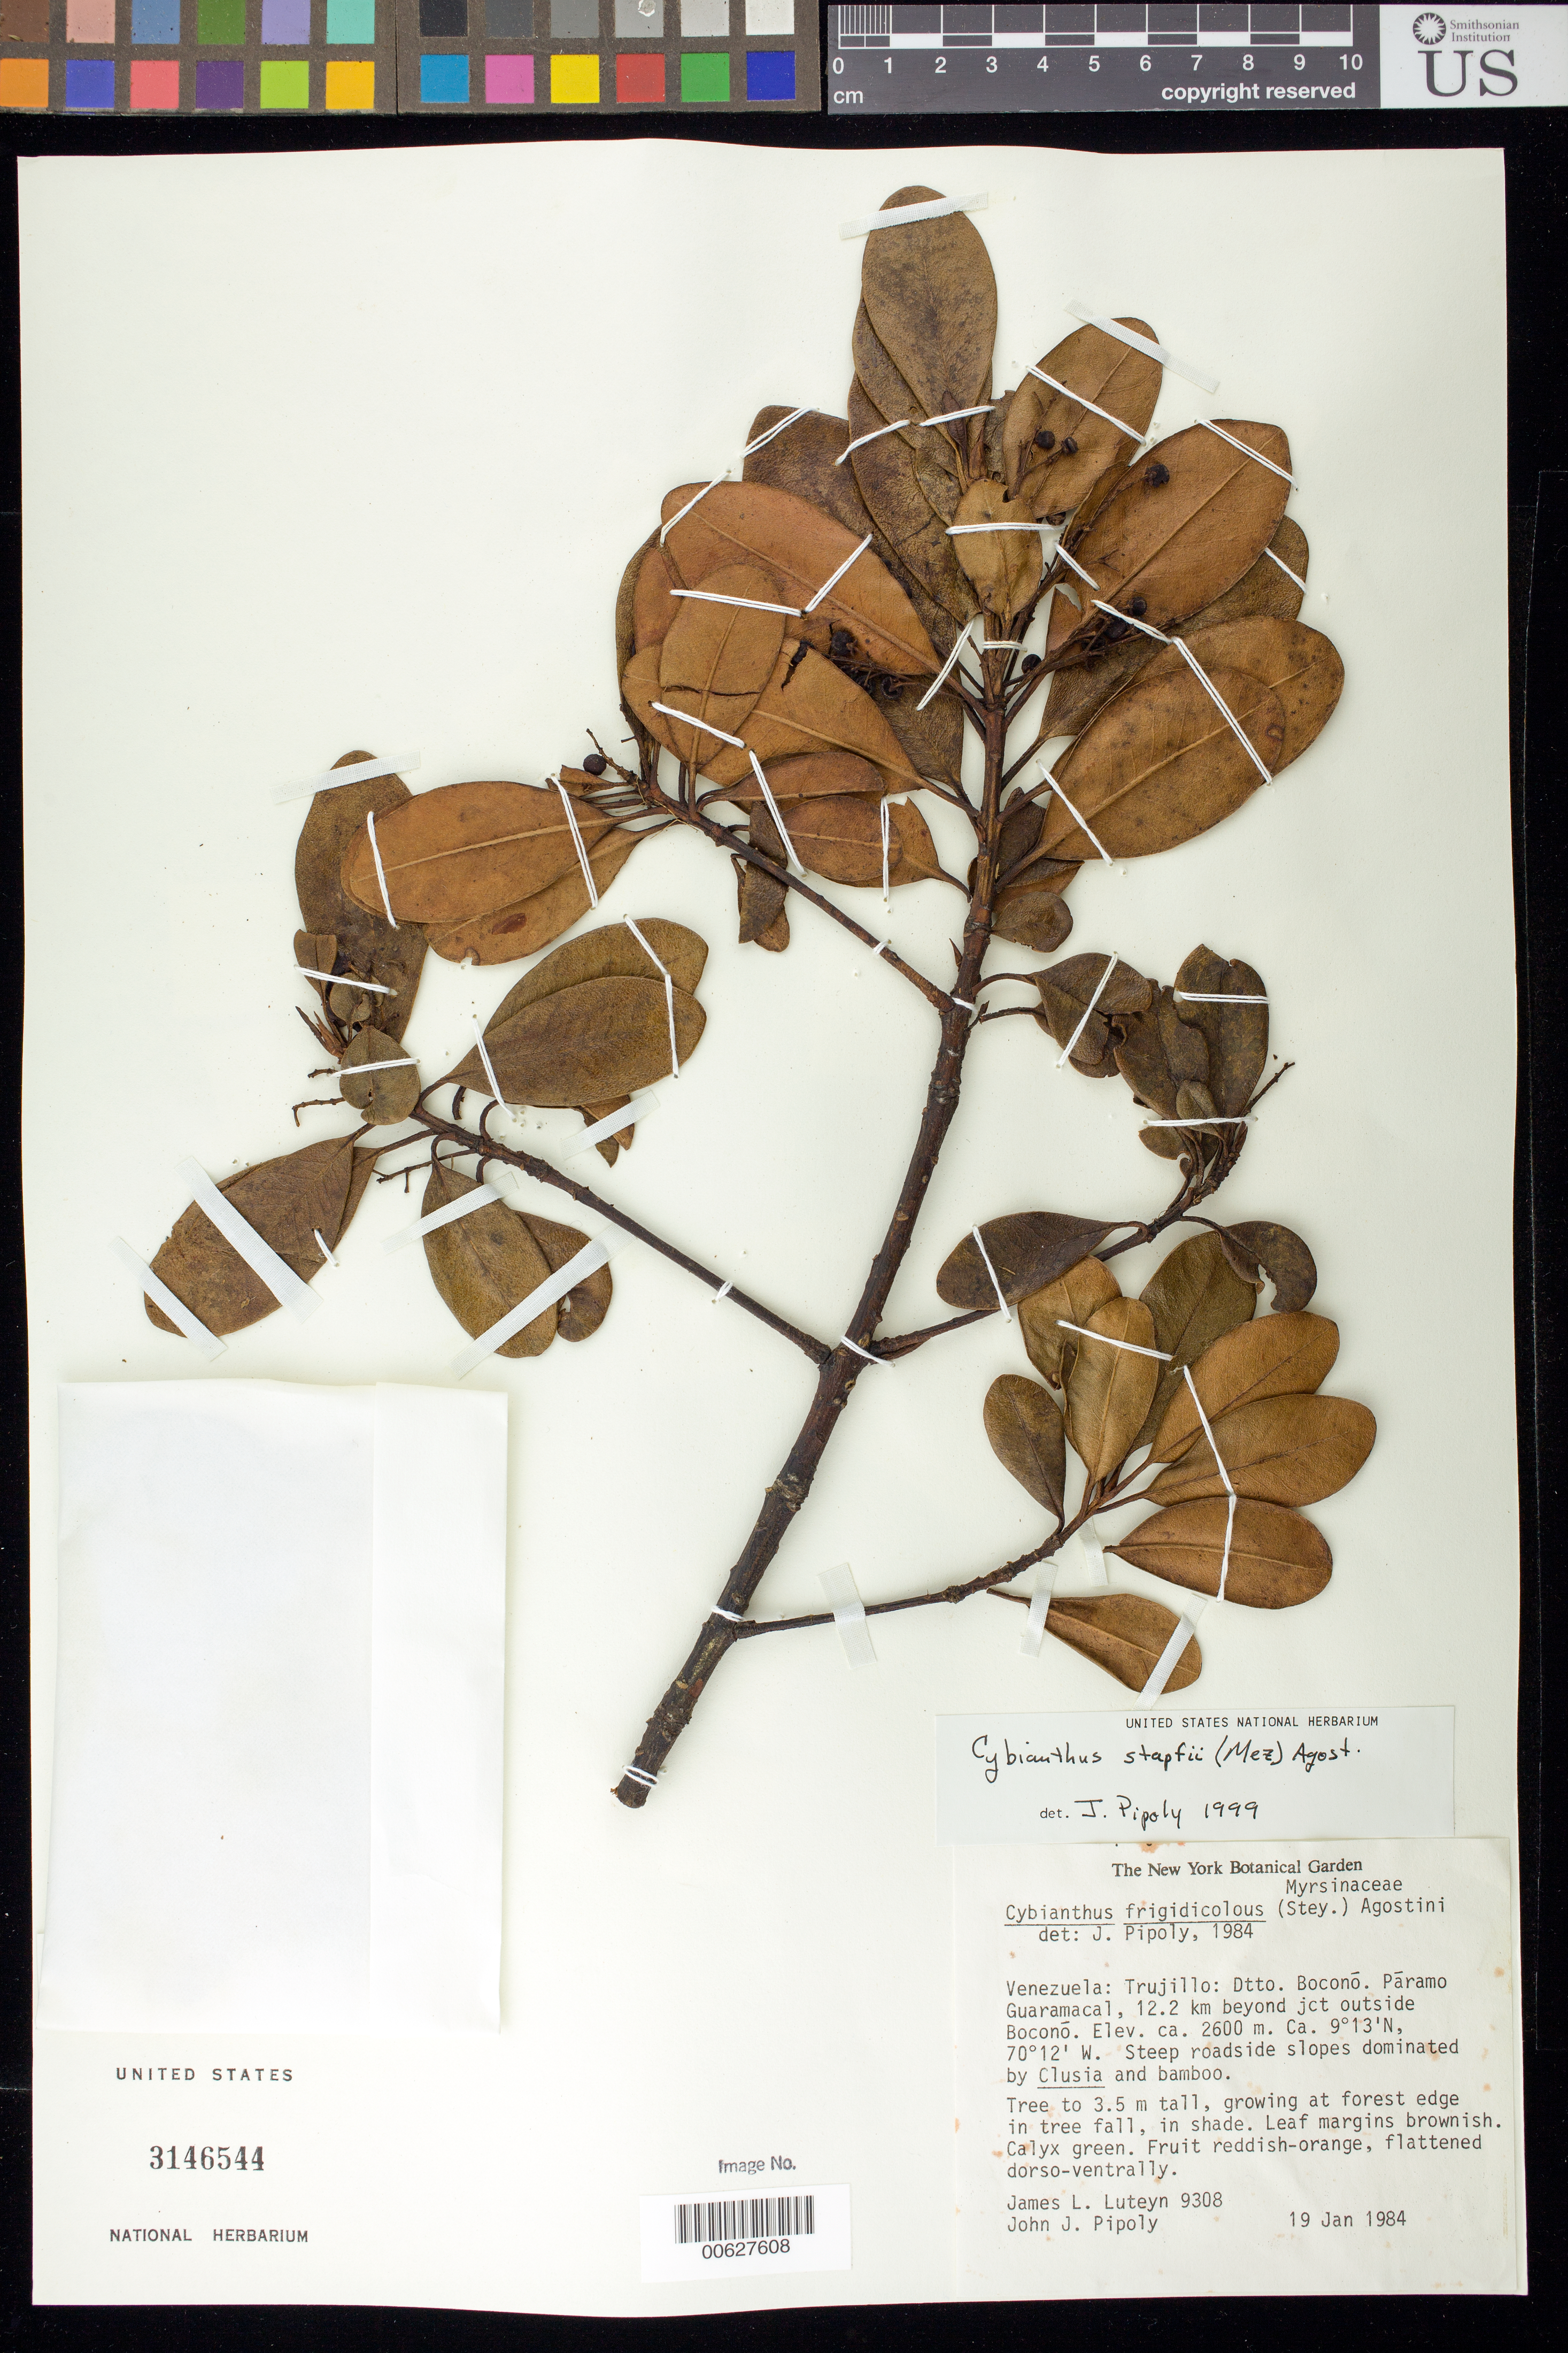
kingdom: Plantae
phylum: Tracheophyta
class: Magnoliopsida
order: Ericales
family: Primulaceae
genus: Cybianthus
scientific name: Cybianthus stapfii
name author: (Mez) G. Agostini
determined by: Pipoly, J. J., III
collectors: J. L. Luteyn & J. J. Pipoly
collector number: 9308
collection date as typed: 19 Jan 1984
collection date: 1984-01-19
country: Venezuela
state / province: Trujillo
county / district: Boconó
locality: Páramo de Guaramacal, 12.2 km beyond jct outside of Boconó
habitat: Steep roadside slopes dominated by Clusia and bamboo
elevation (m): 2600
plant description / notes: NY, PORT, US, VEN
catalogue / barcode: US 3146544